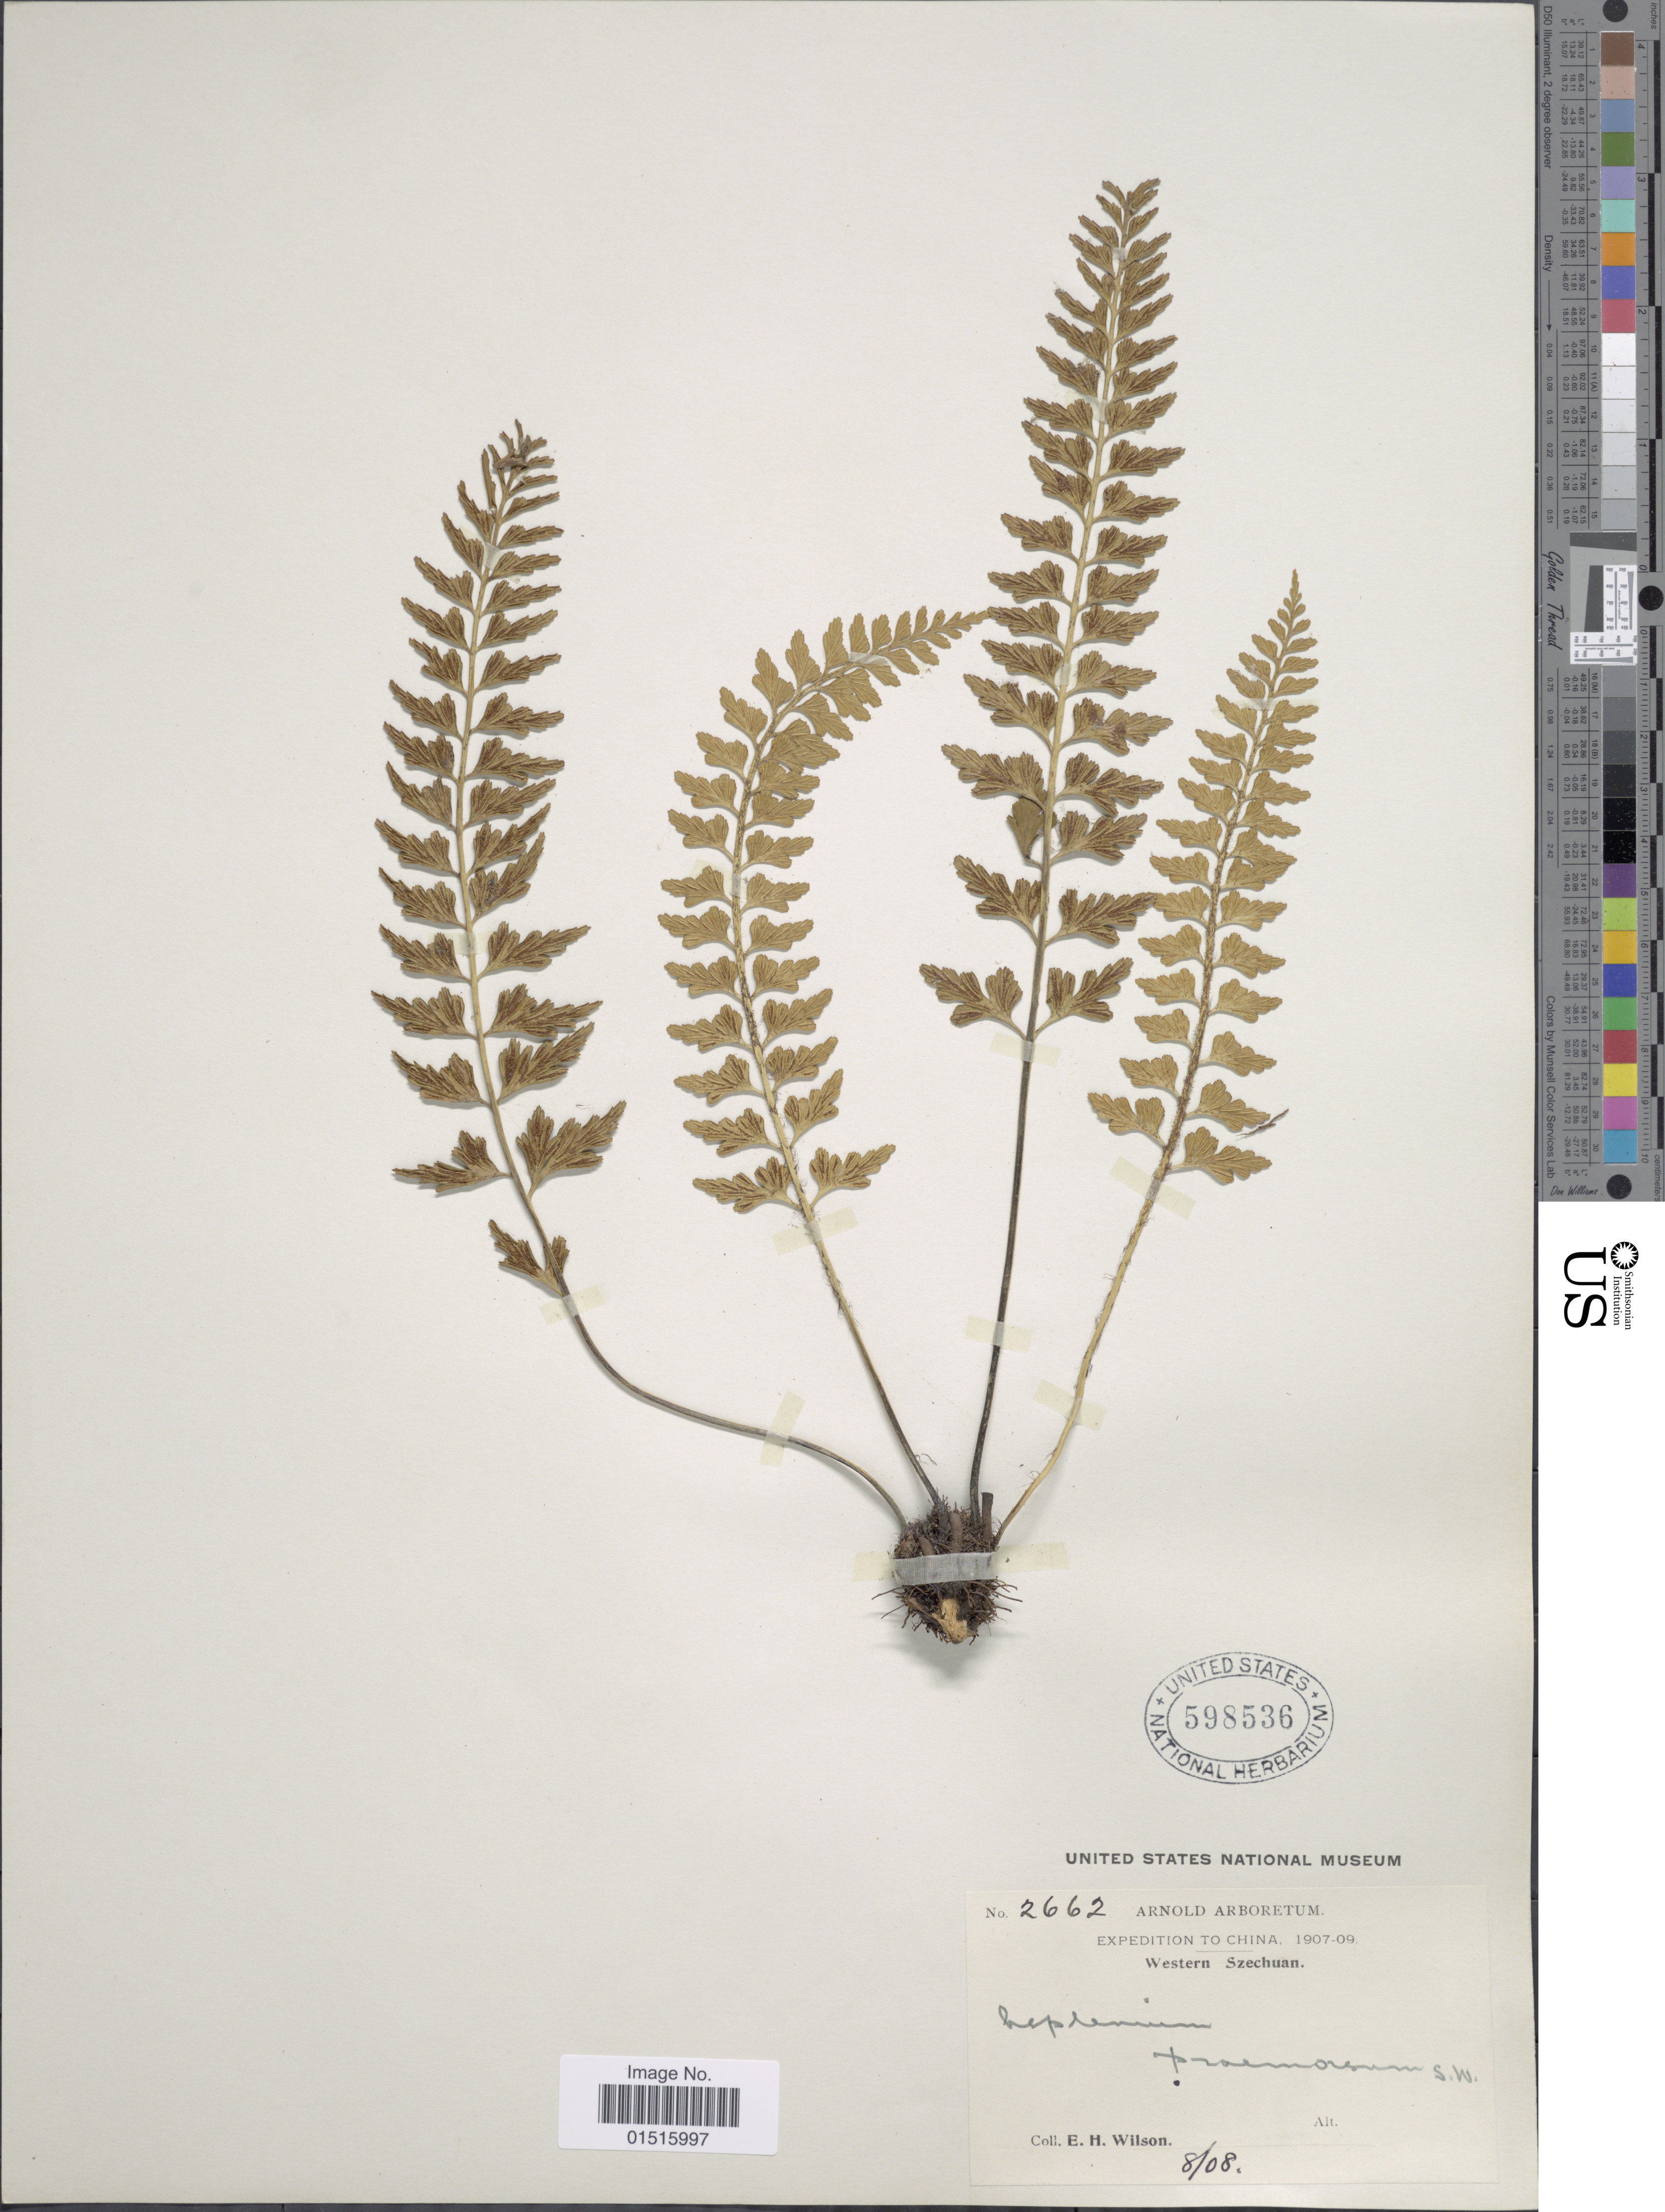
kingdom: Plantae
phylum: Tracheophyta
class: Polypodiopsida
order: Polypodiales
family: Aspleniaceae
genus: Asplenium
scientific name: Asplenium yoshinagae var. planicaule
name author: (Wall. ex Mett.) C.V. Morton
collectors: E. Wilson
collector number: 2662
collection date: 1907-08-08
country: China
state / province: Sichuan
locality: Western Szechuan, [illegible text]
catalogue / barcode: US 598536